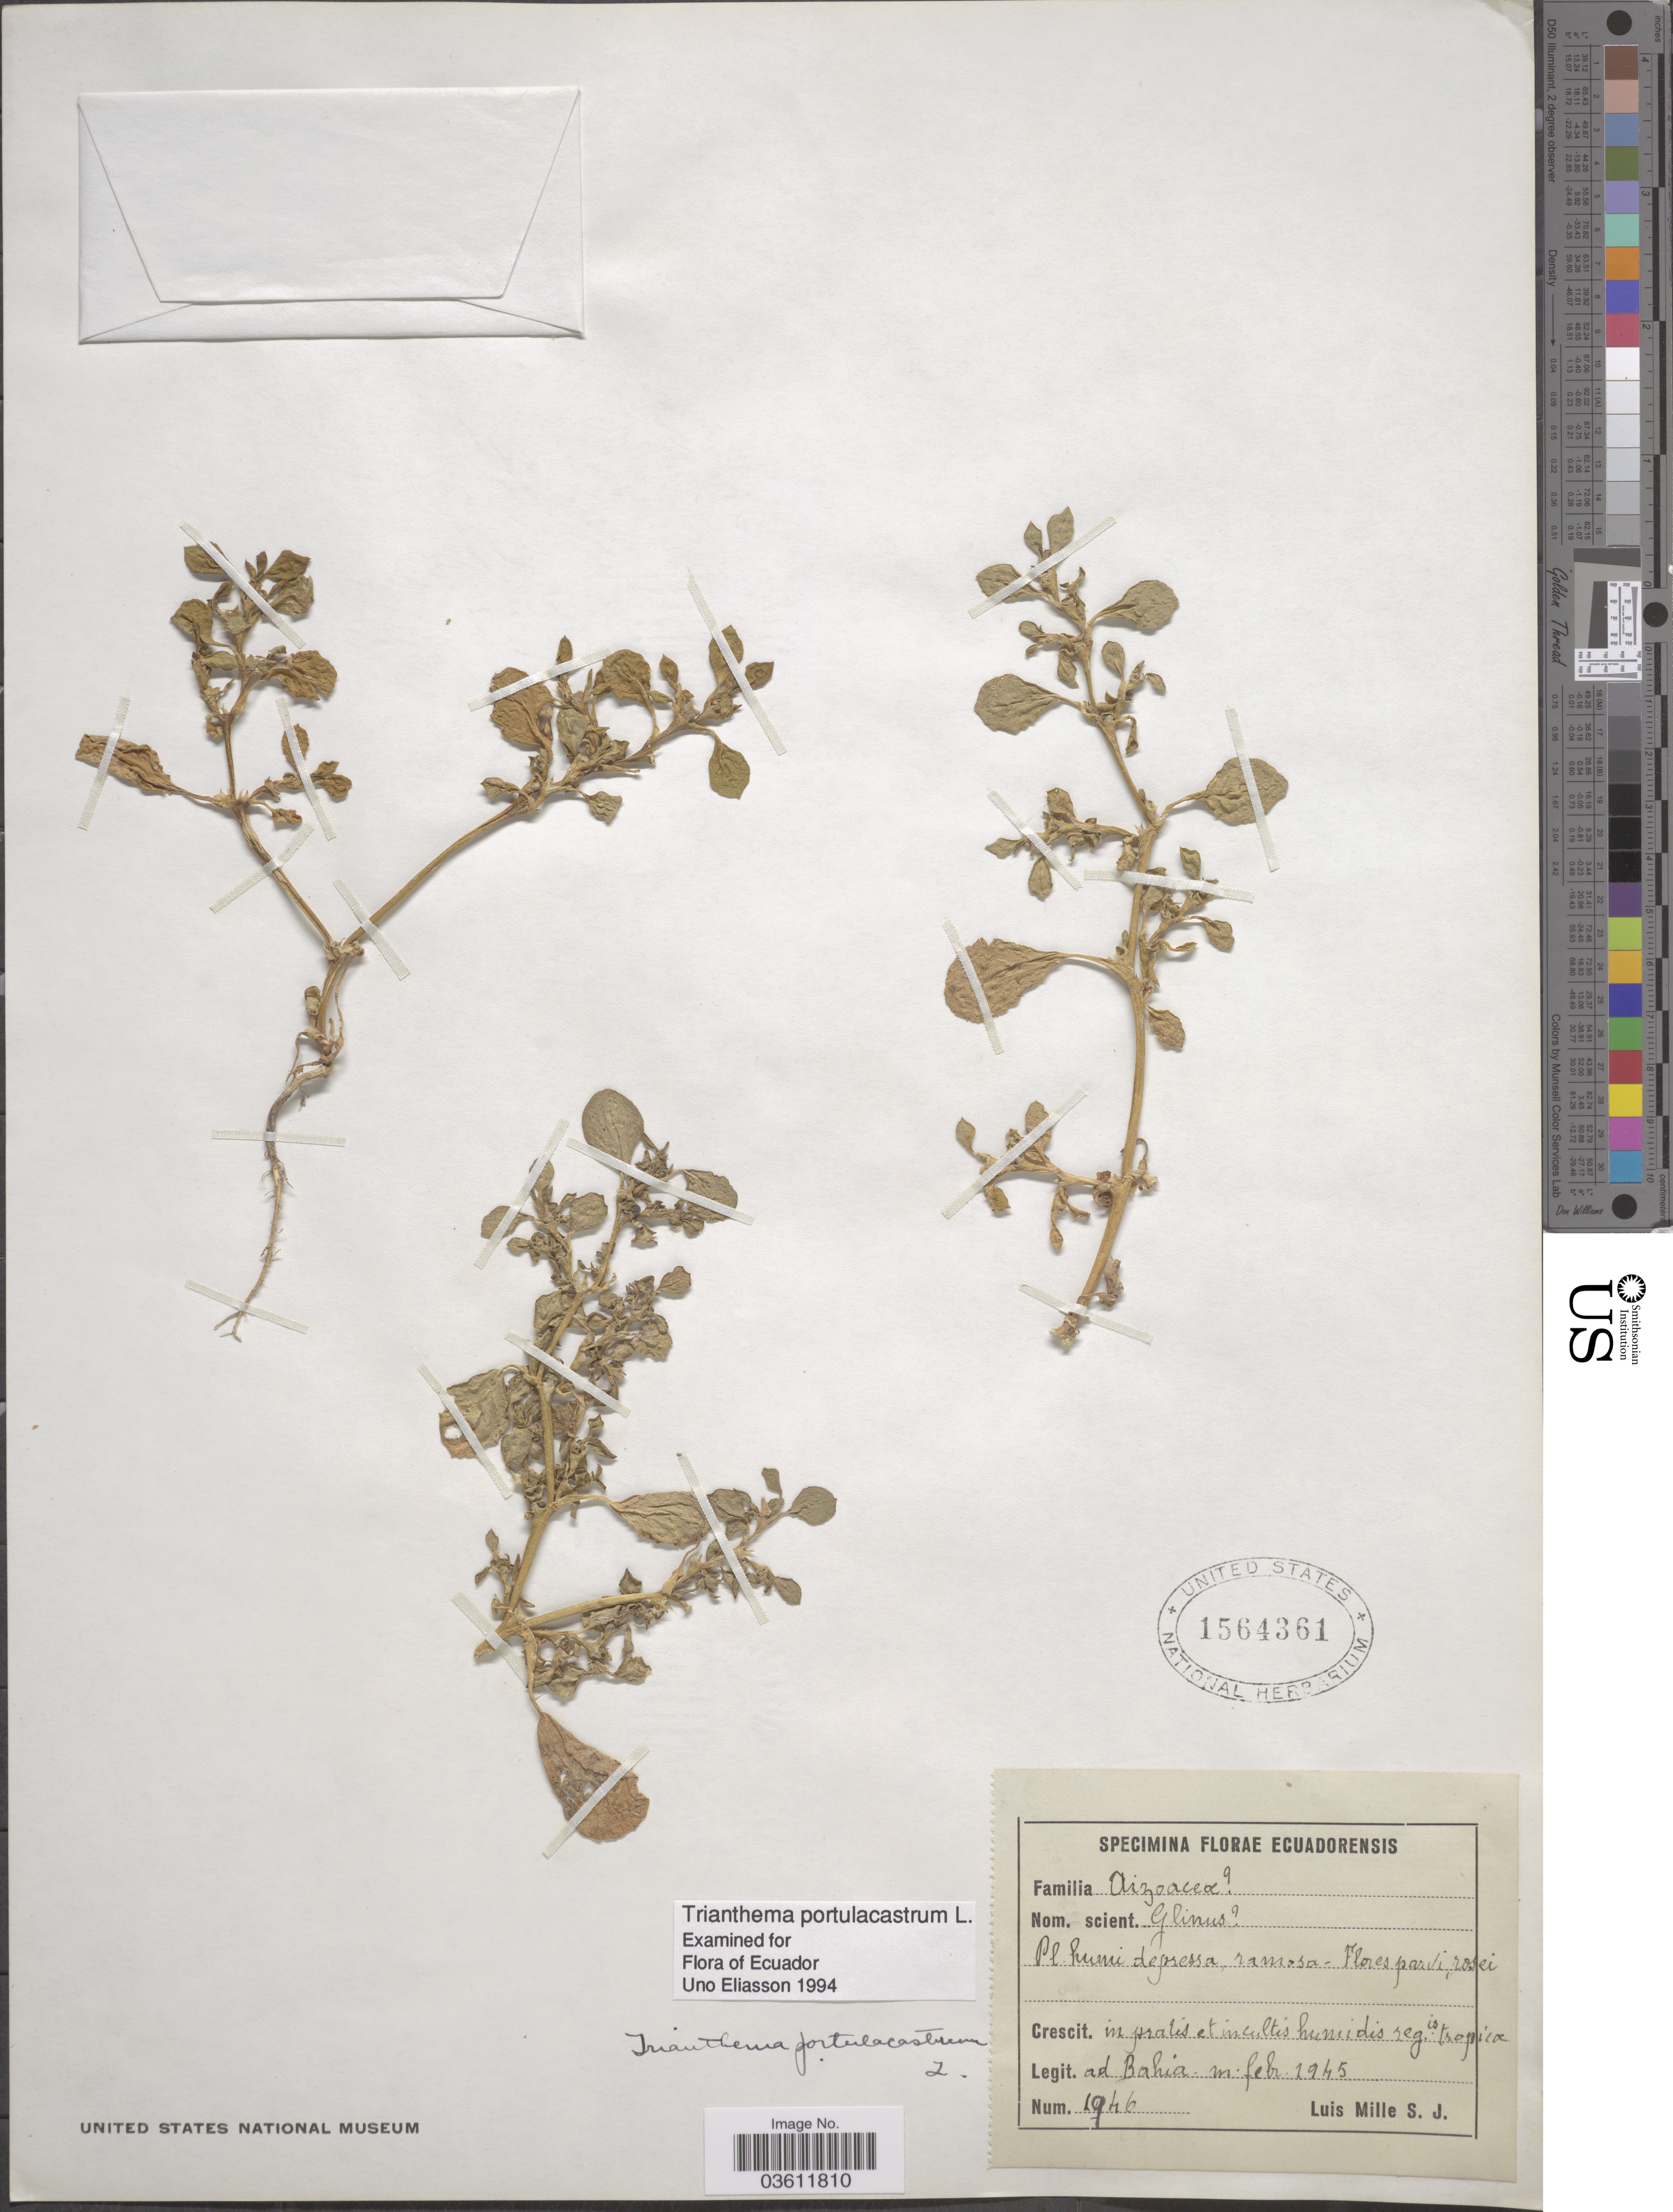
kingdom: Plantae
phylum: Tracheophyta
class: Magnoliopsida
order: Caryophyllales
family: Aizoaceae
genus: Trianthema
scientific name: Trianthema portulacastrum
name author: L.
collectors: L. Mille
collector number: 1946*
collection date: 1945-02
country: Ecuador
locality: Bahia, Crescit. in pratis et incultis humidis reg. is tropica ad Bahia.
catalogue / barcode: US 1564361